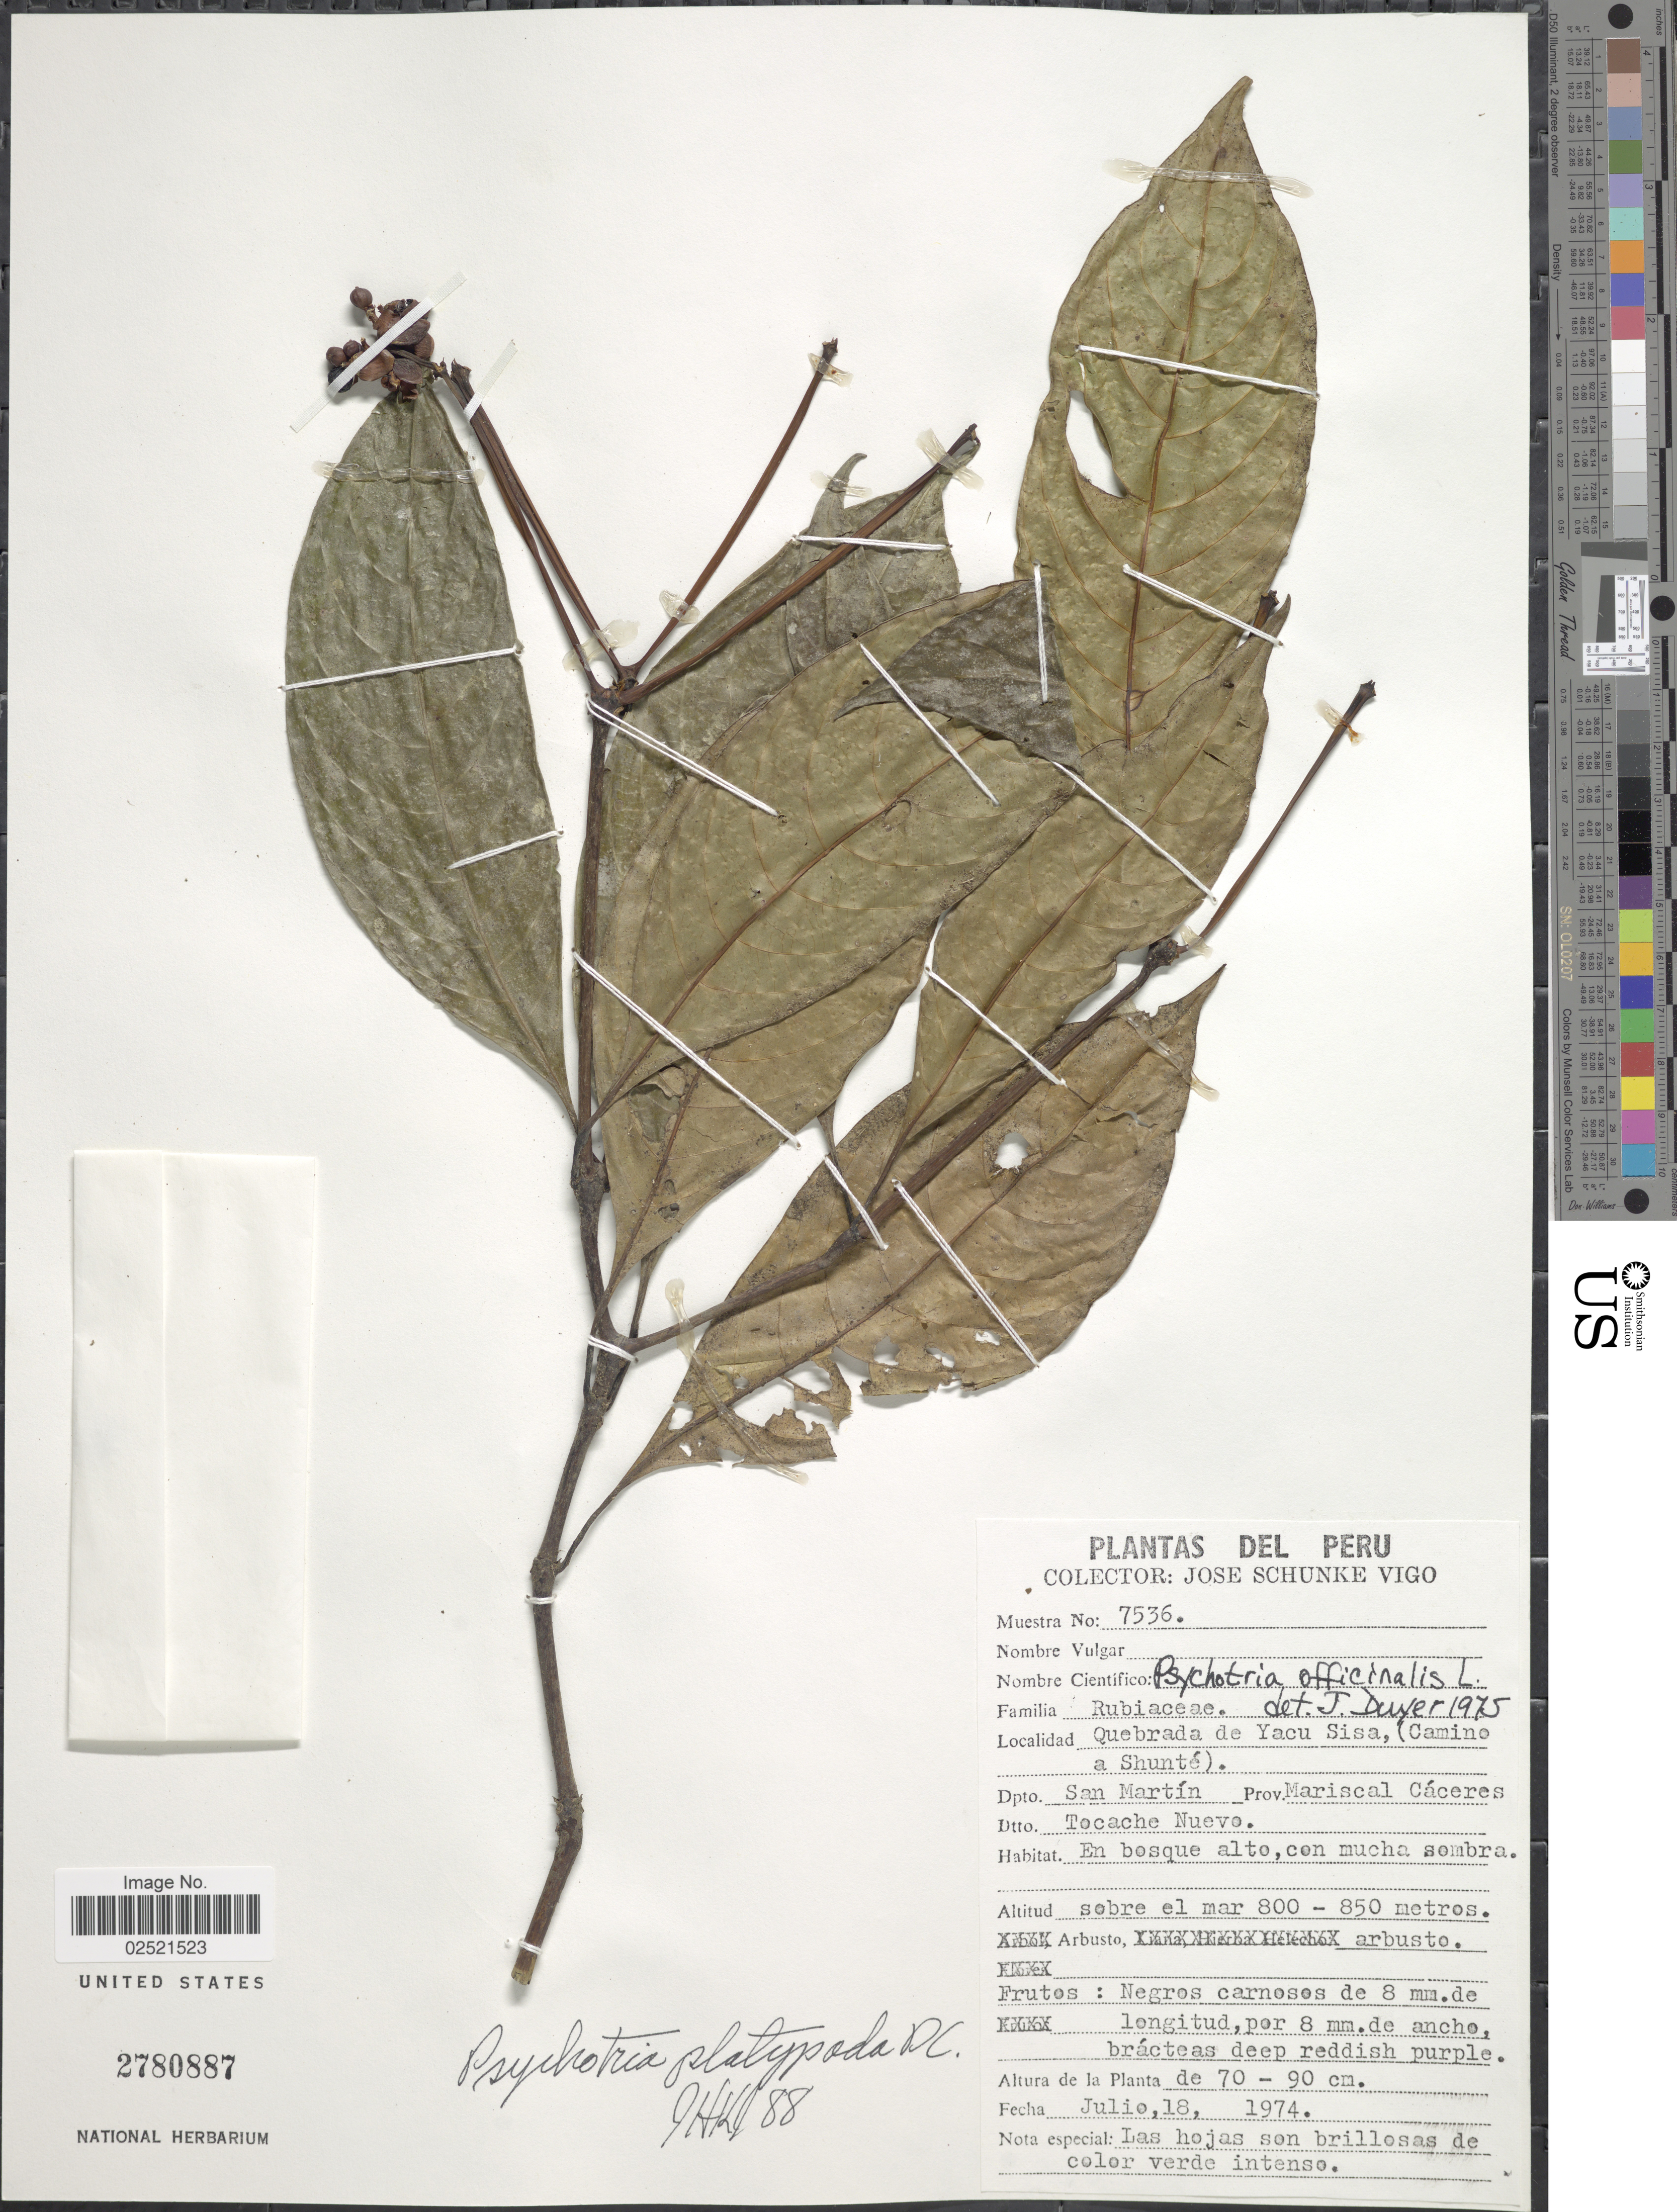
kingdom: Plantae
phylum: Tracheophyta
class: Magnoliopsida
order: Gentianales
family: Rubiaceae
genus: Psychotria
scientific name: Psychotria platypoda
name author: DC.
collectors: J. Schunke Vigo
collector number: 7536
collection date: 1974-07-18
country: Peru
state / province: San Martín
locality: Quebrada de Yacu Sisa, (Camino a Shunte), Prov. Mariscal Caceres, Dtto. Tocache Nuevo.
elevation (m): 800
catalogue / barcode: US 2780887